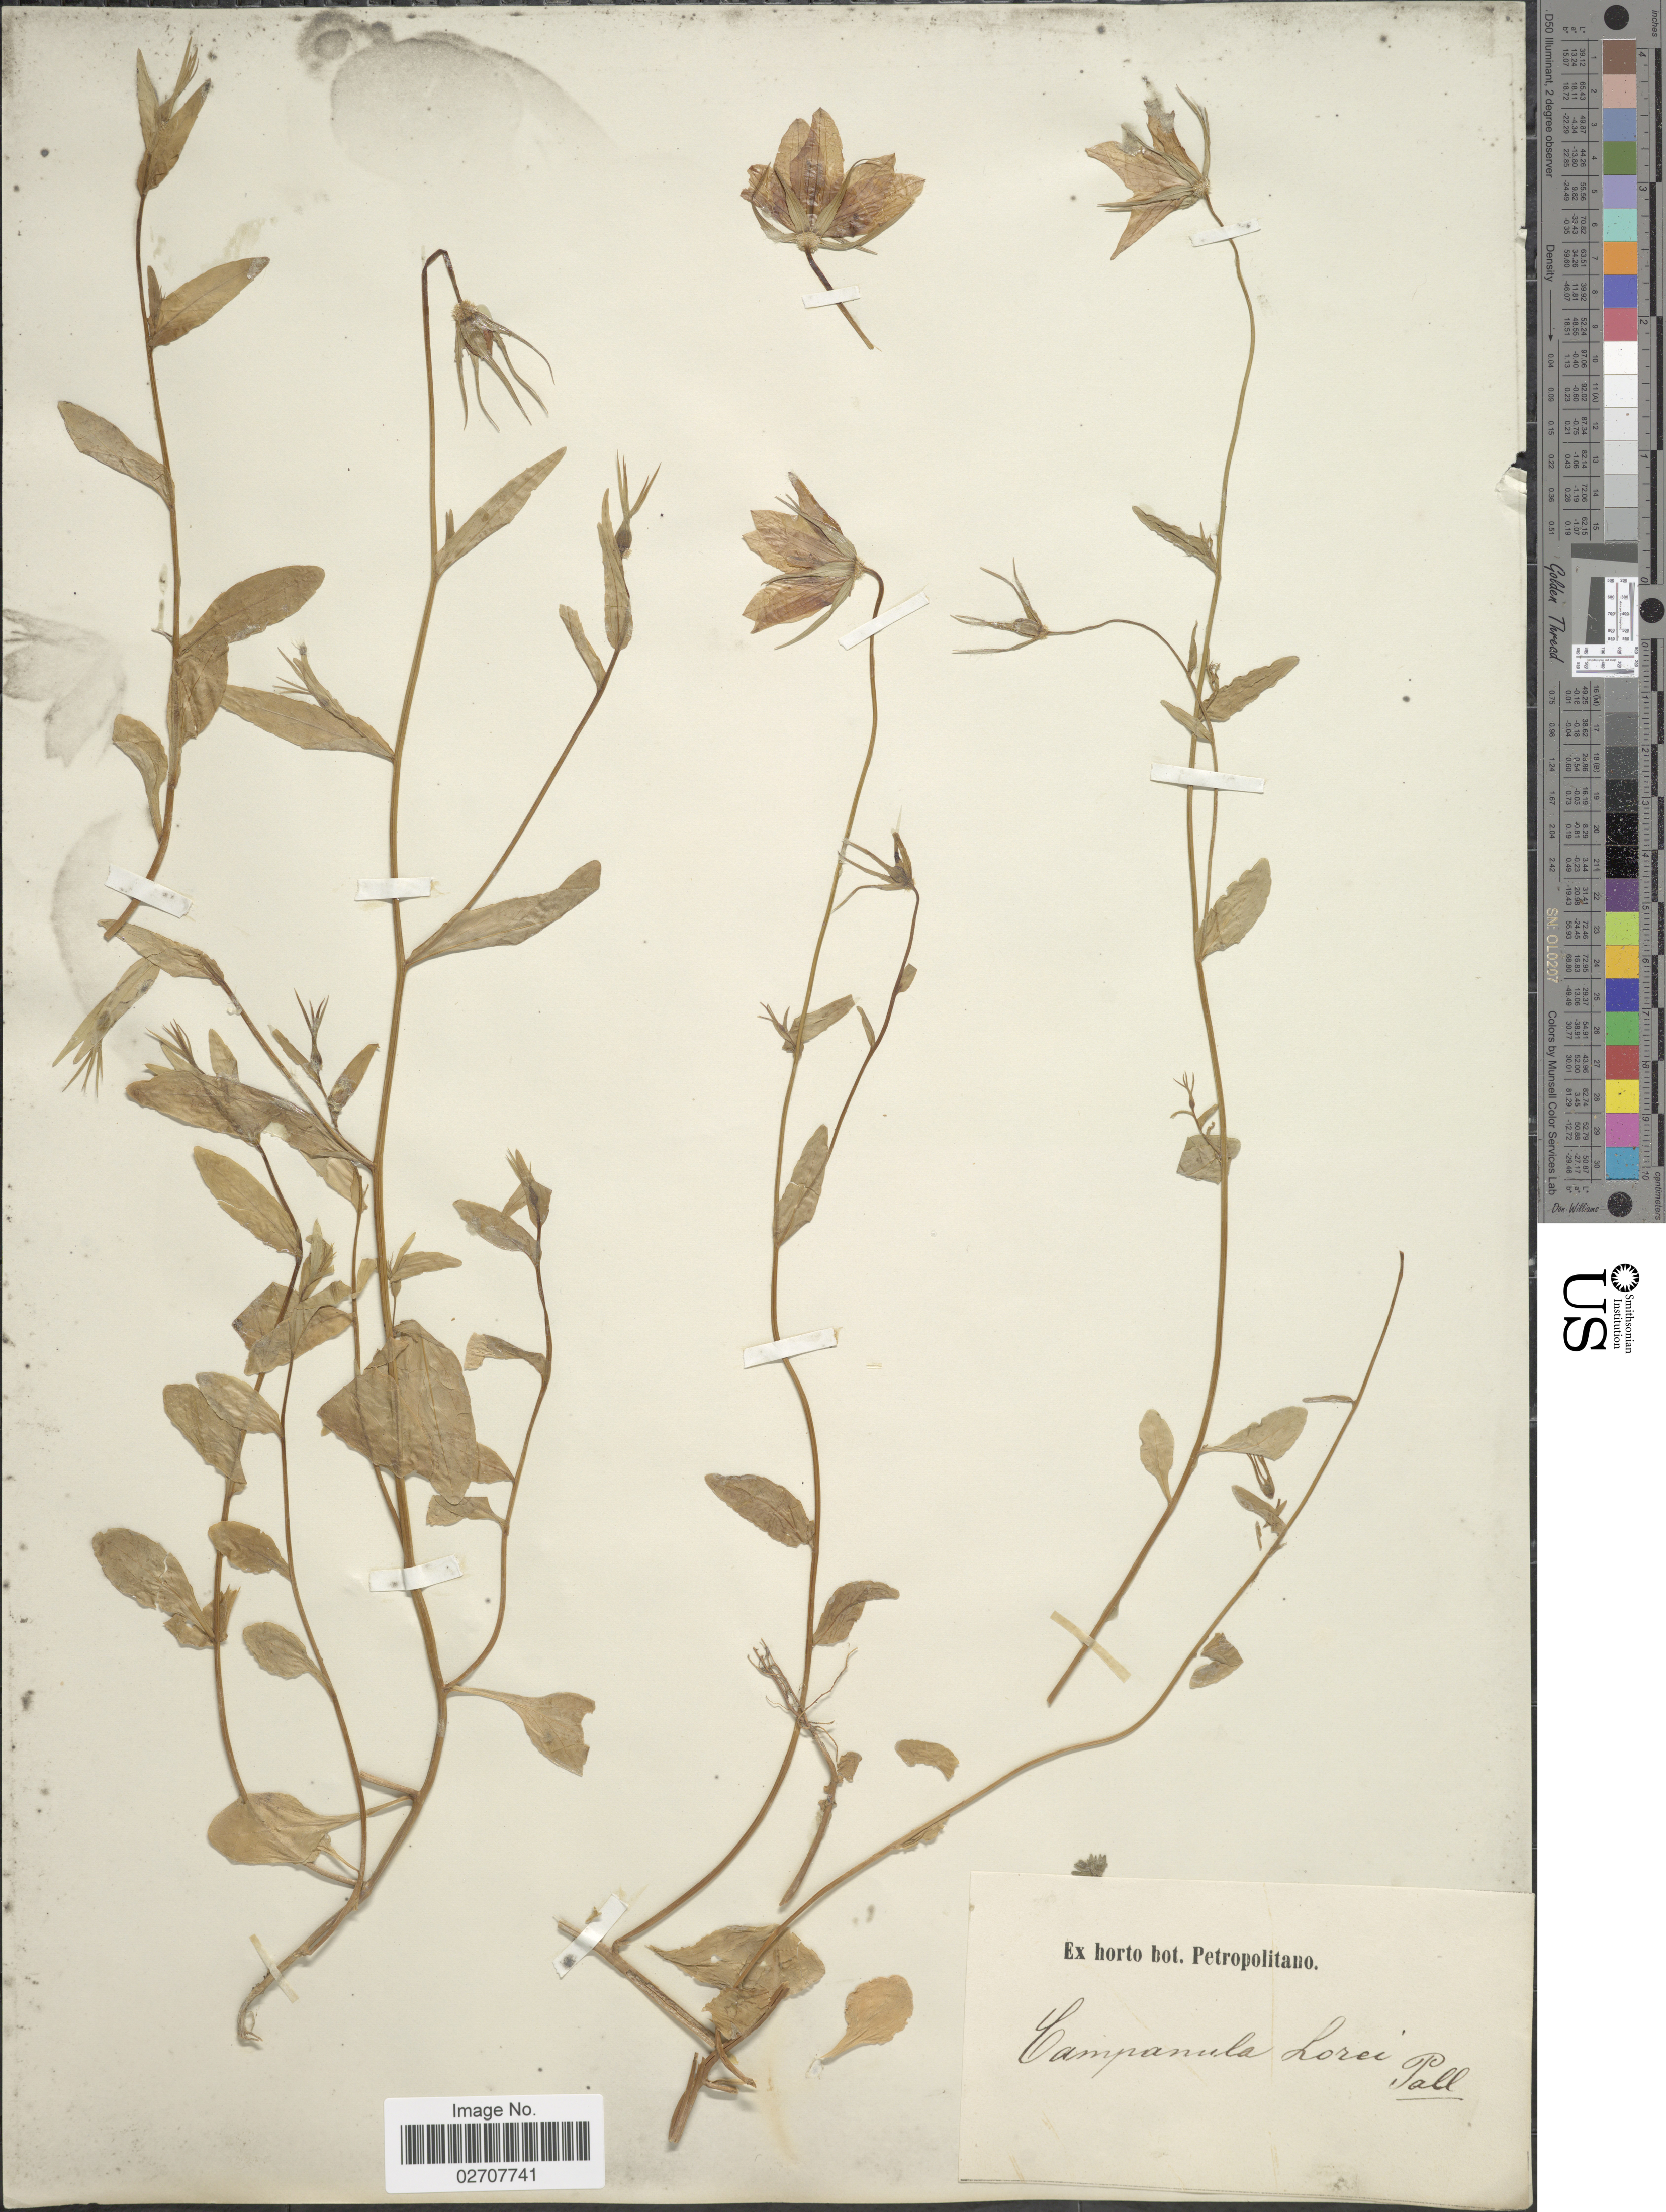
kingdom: Plantae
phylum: Tracheophyta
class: Magnoliopsida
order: Asterales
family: Campanulaceae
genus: Campanula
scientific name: Campanula lorei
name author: Pollini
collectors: ex Horto Bot. Petropolitano